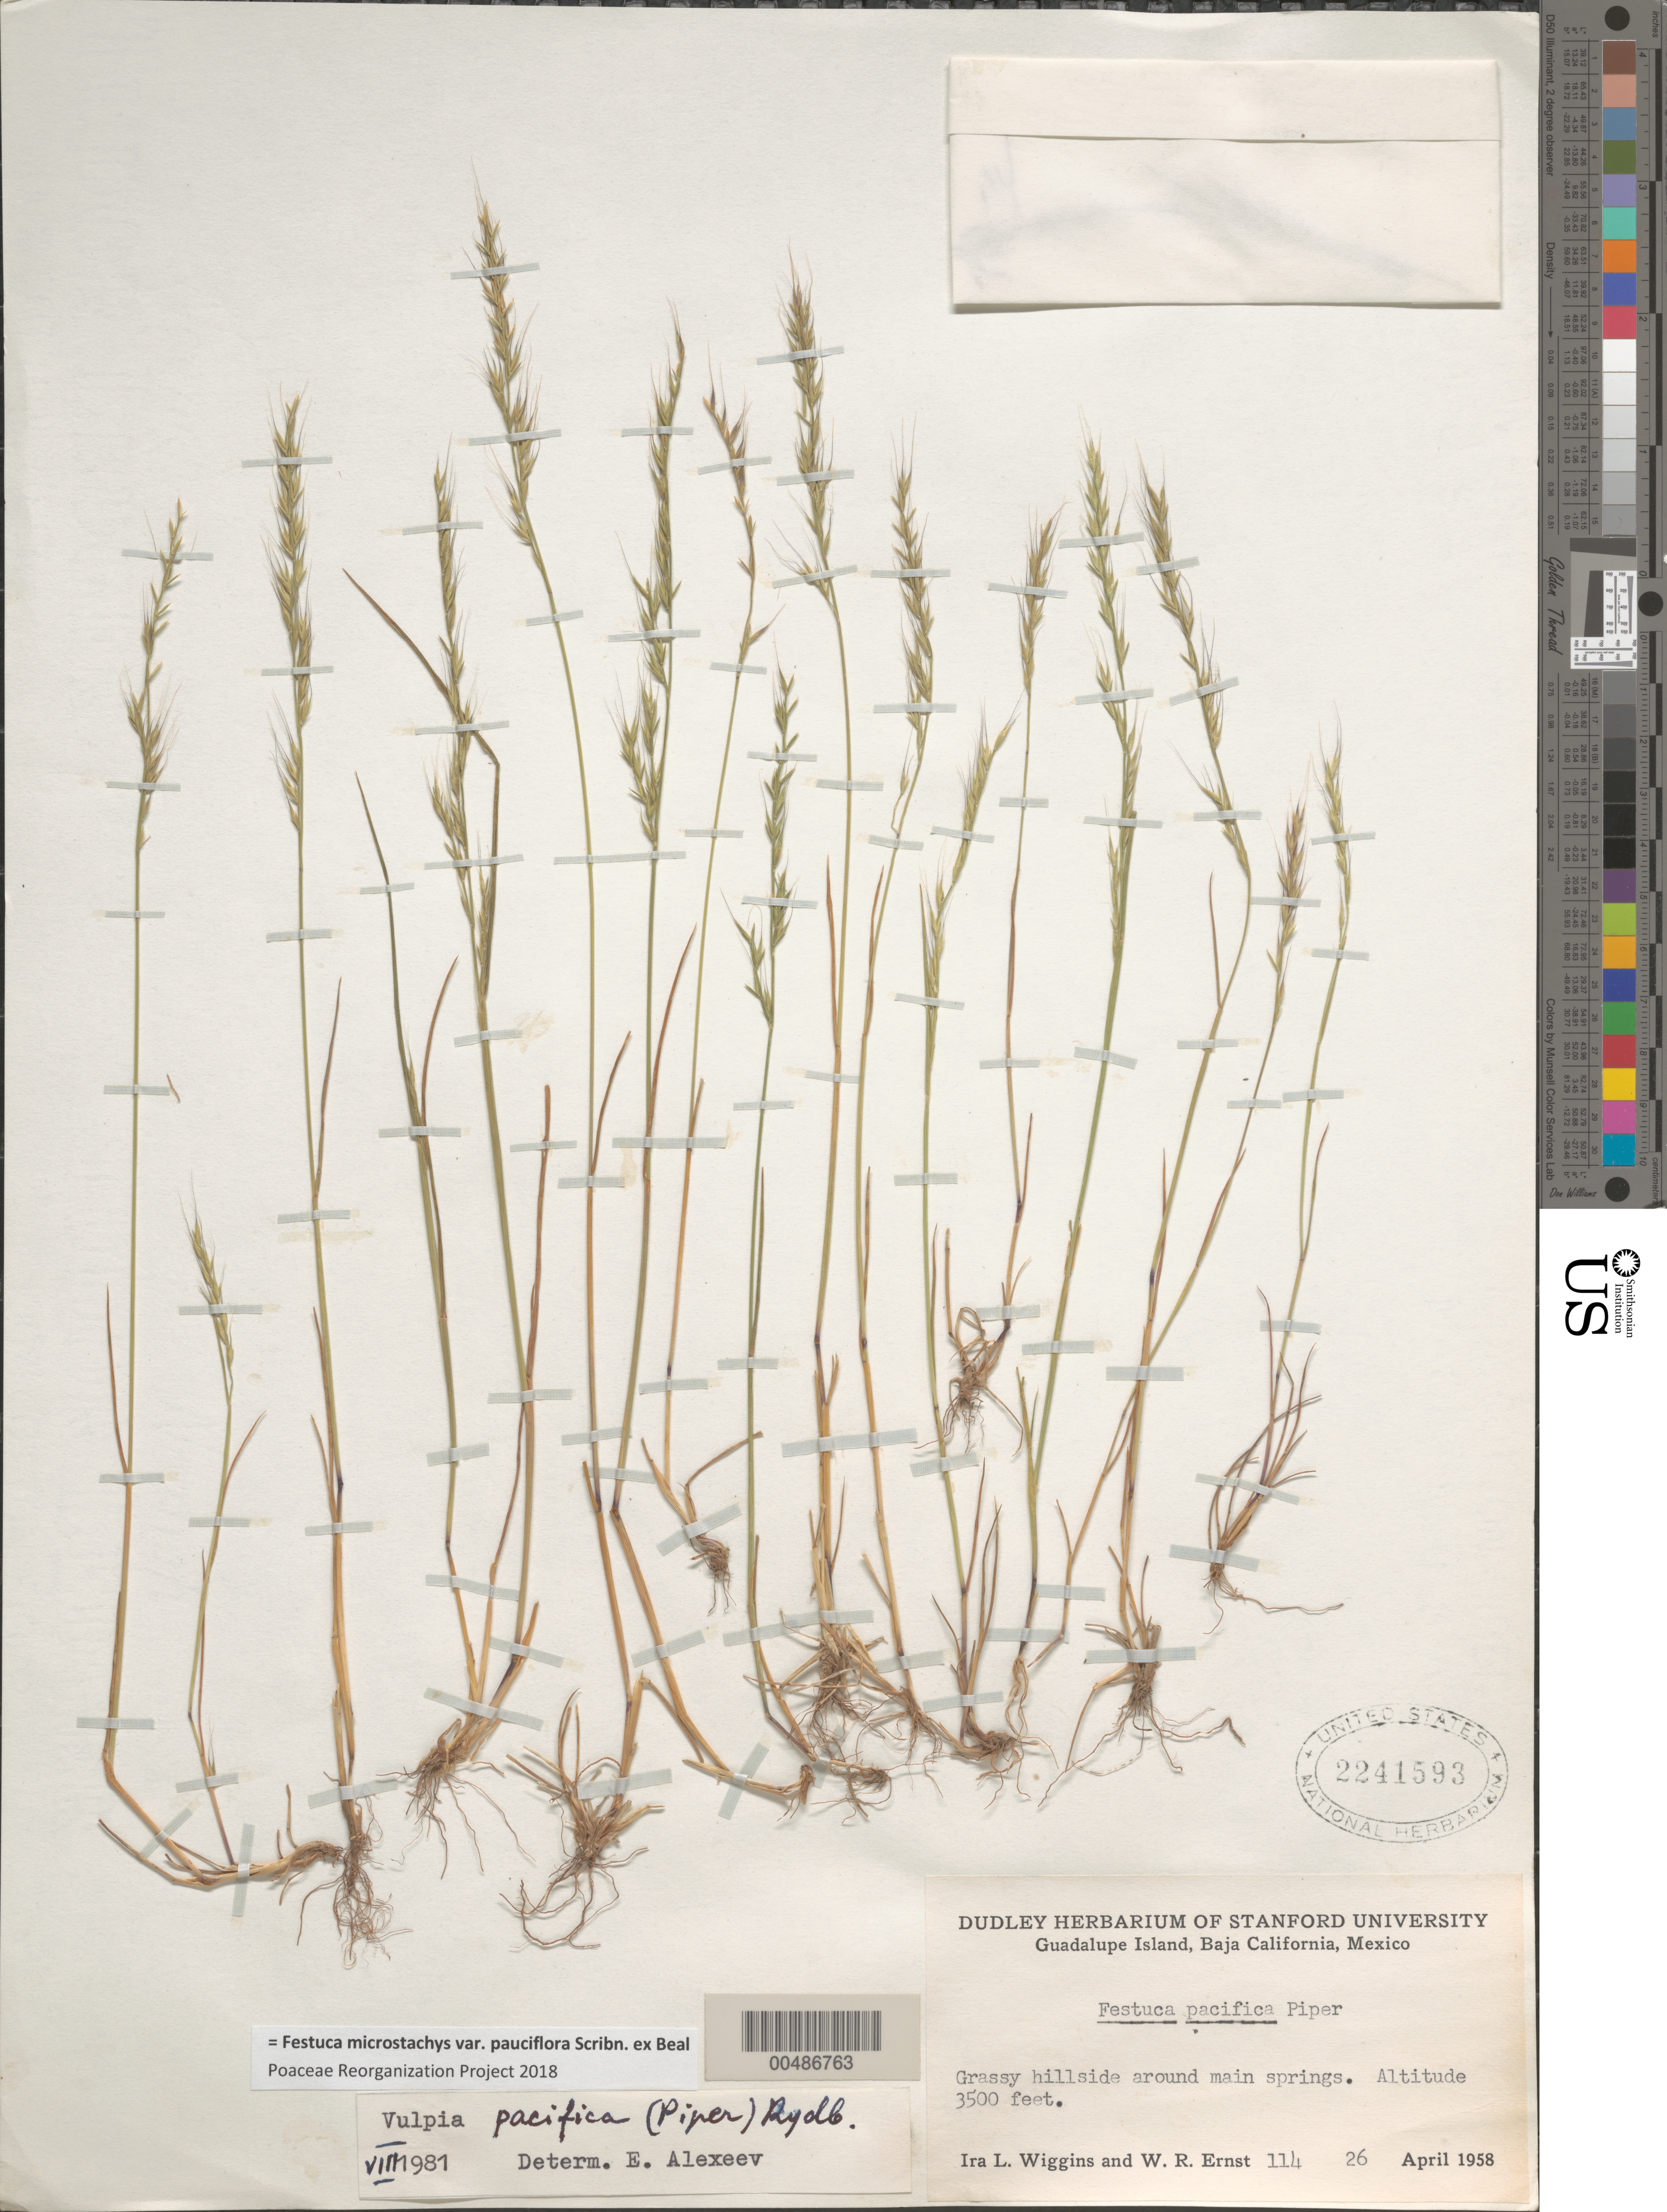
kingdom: Plantae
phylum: Tracheophyta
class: Liliopsida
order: Poales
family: Poaceae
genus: Festuca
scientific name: Festuca microstachys var. pauciflora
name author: Scribn. ex W.J. Beal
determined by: Poaceae Reorganization Project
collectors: I. L. Wiggins & W. R. Ernst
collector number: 114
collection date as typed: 26 Apr 1958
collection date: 1958-04-26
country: Mexico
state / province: Baja California Norte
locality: Guadelupe Island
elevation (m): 1067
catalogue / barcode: US 2241593